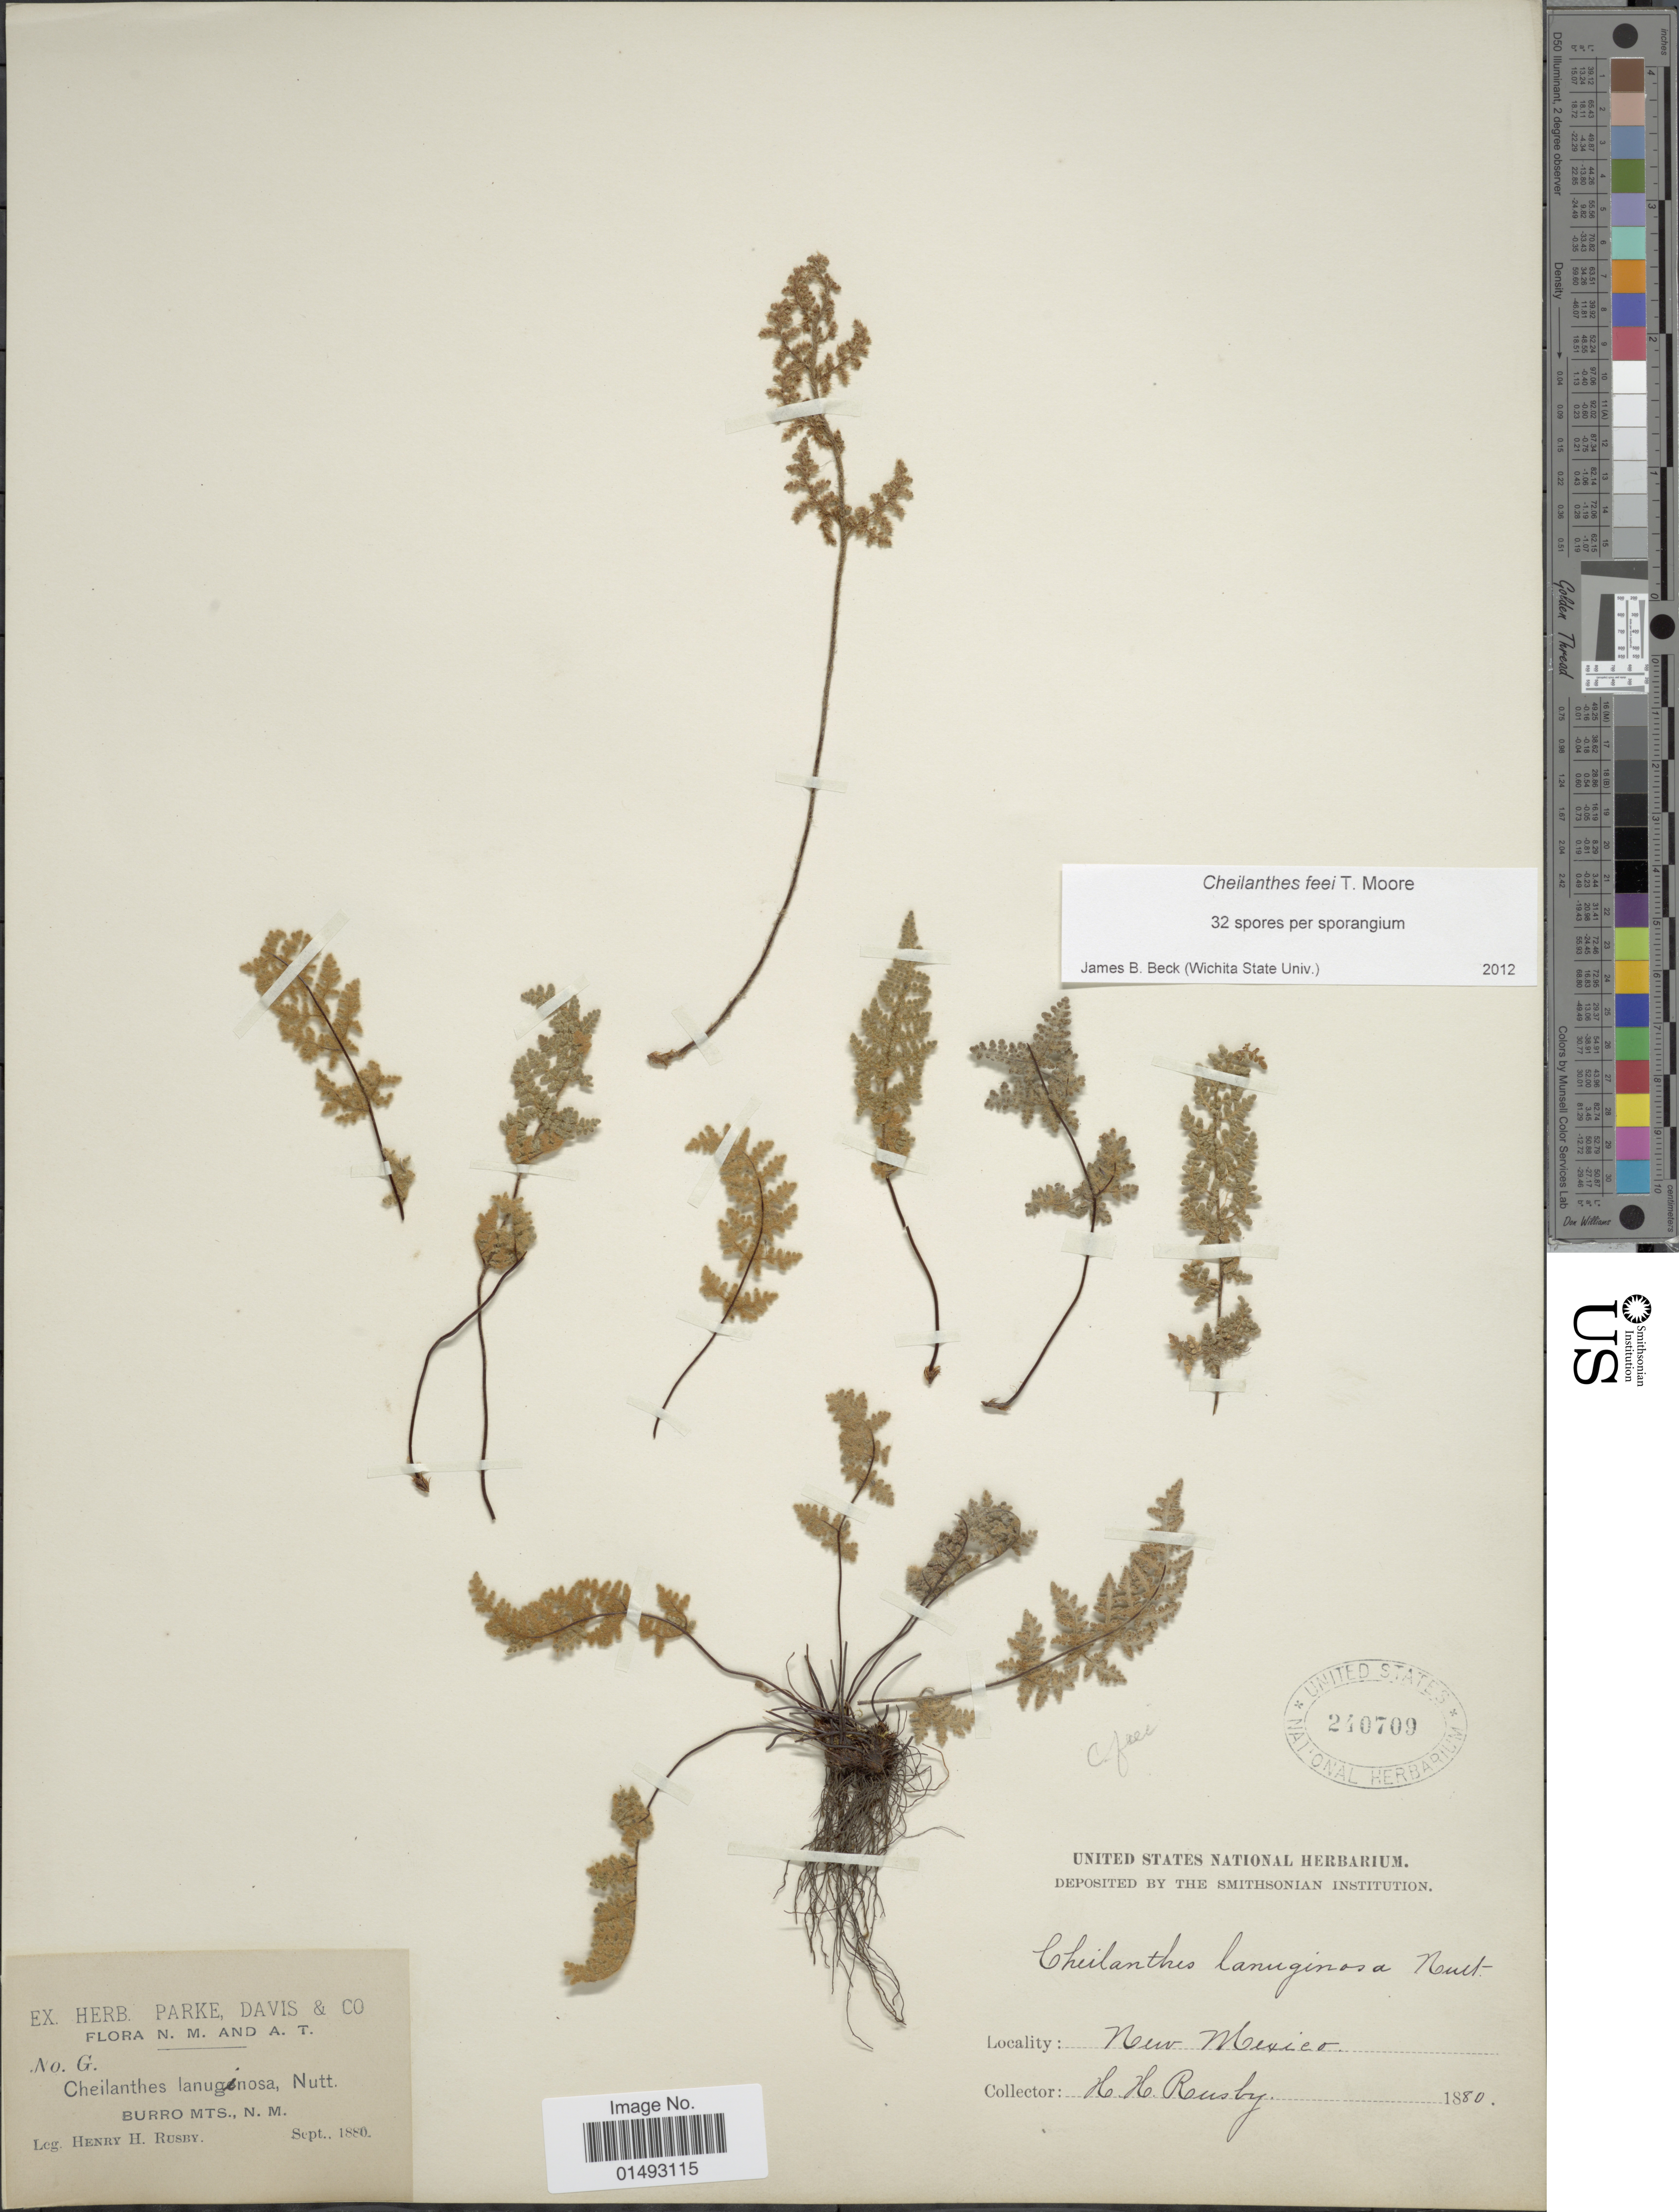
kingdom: Plantae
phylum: Tracheophyta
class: Polypodiopsida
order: Polypodiales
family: Pteridaceae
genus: Myriopteris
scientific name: Myriopteris gracilis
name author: Fée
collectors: H. H. Rusby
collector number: G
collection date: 1880-09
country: United States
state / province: New Mexico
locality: A.T. Burro Mts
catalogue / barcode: US 240709